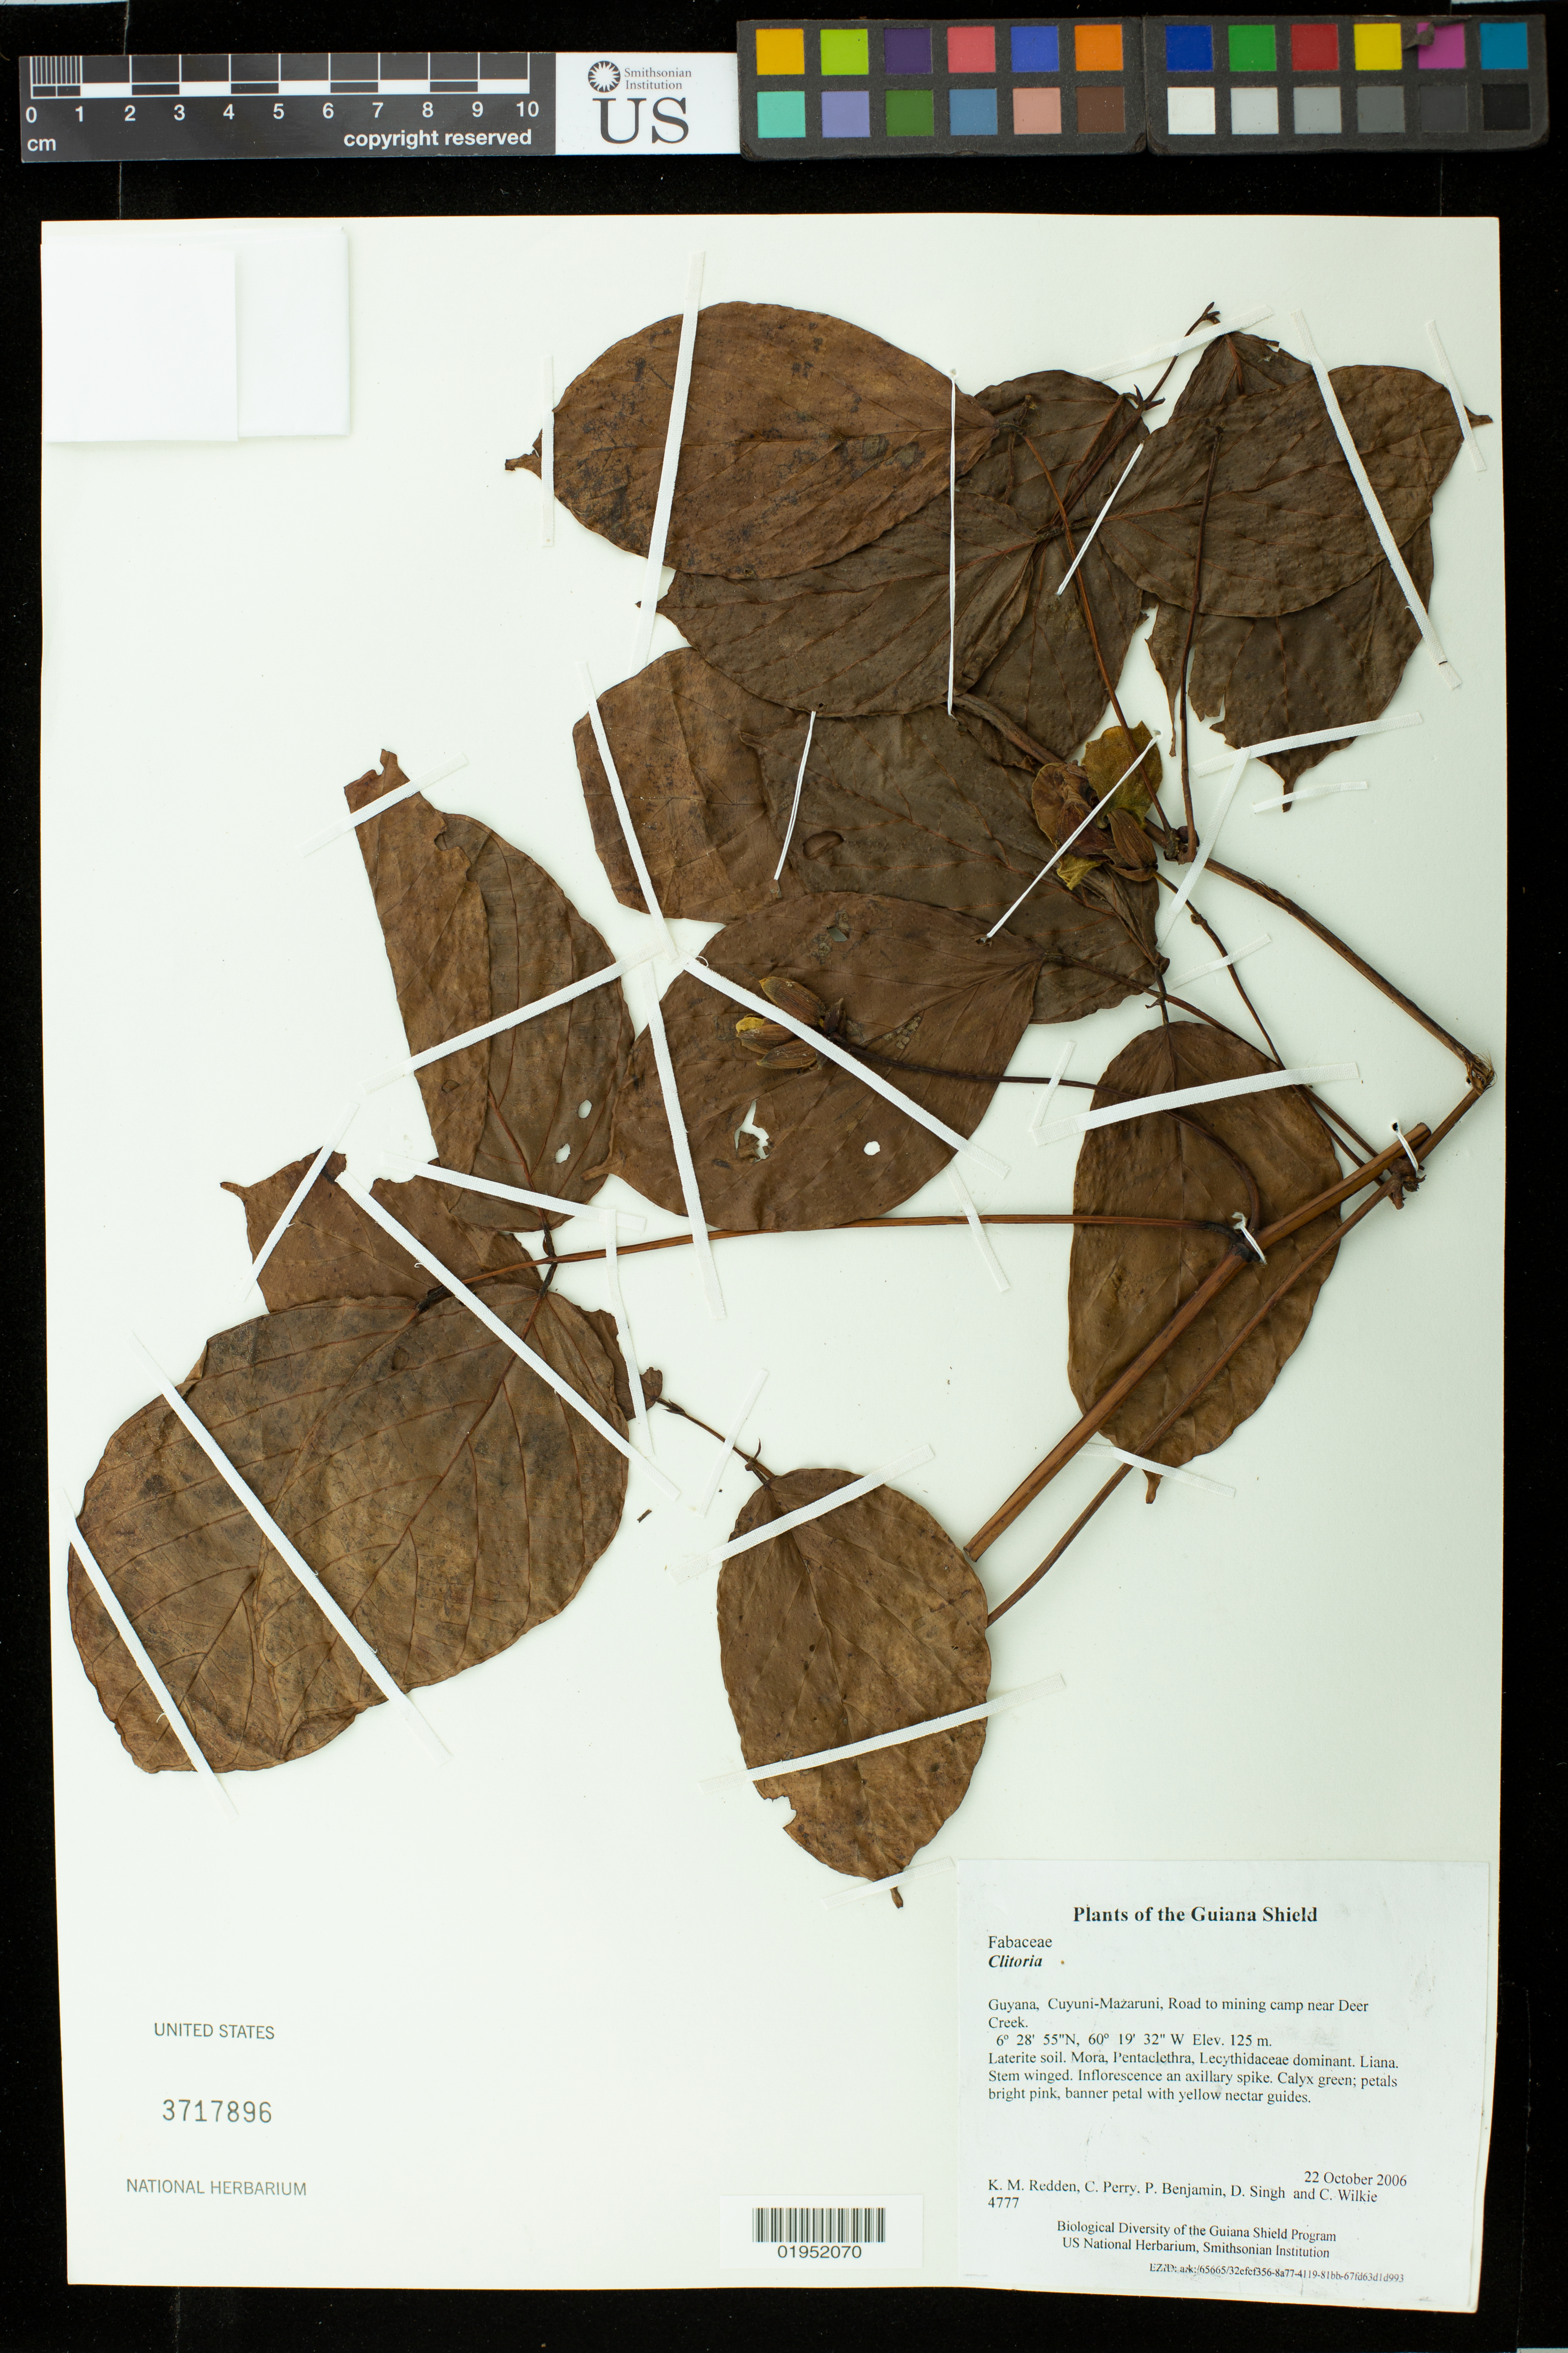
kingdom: Plantae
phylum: Tracheophyta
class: Magnoliopsida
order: Fabales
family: Fabaceae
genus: Clitoria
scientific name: Clitoria sp.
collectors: K. M. Redden, C. Perry, P. Benjamin, D. Singh & C. Wilkie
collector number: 4777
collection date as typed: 22 October 2006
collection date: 2006-10-22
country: Guyana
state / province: Cuyuni-Mazaruni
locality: Road to mining camp near Deer Creek.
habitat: Laterite soil. Mora, Pentaclethra, Lecythidaceae dominant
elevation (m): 125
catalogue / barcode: US 3717896